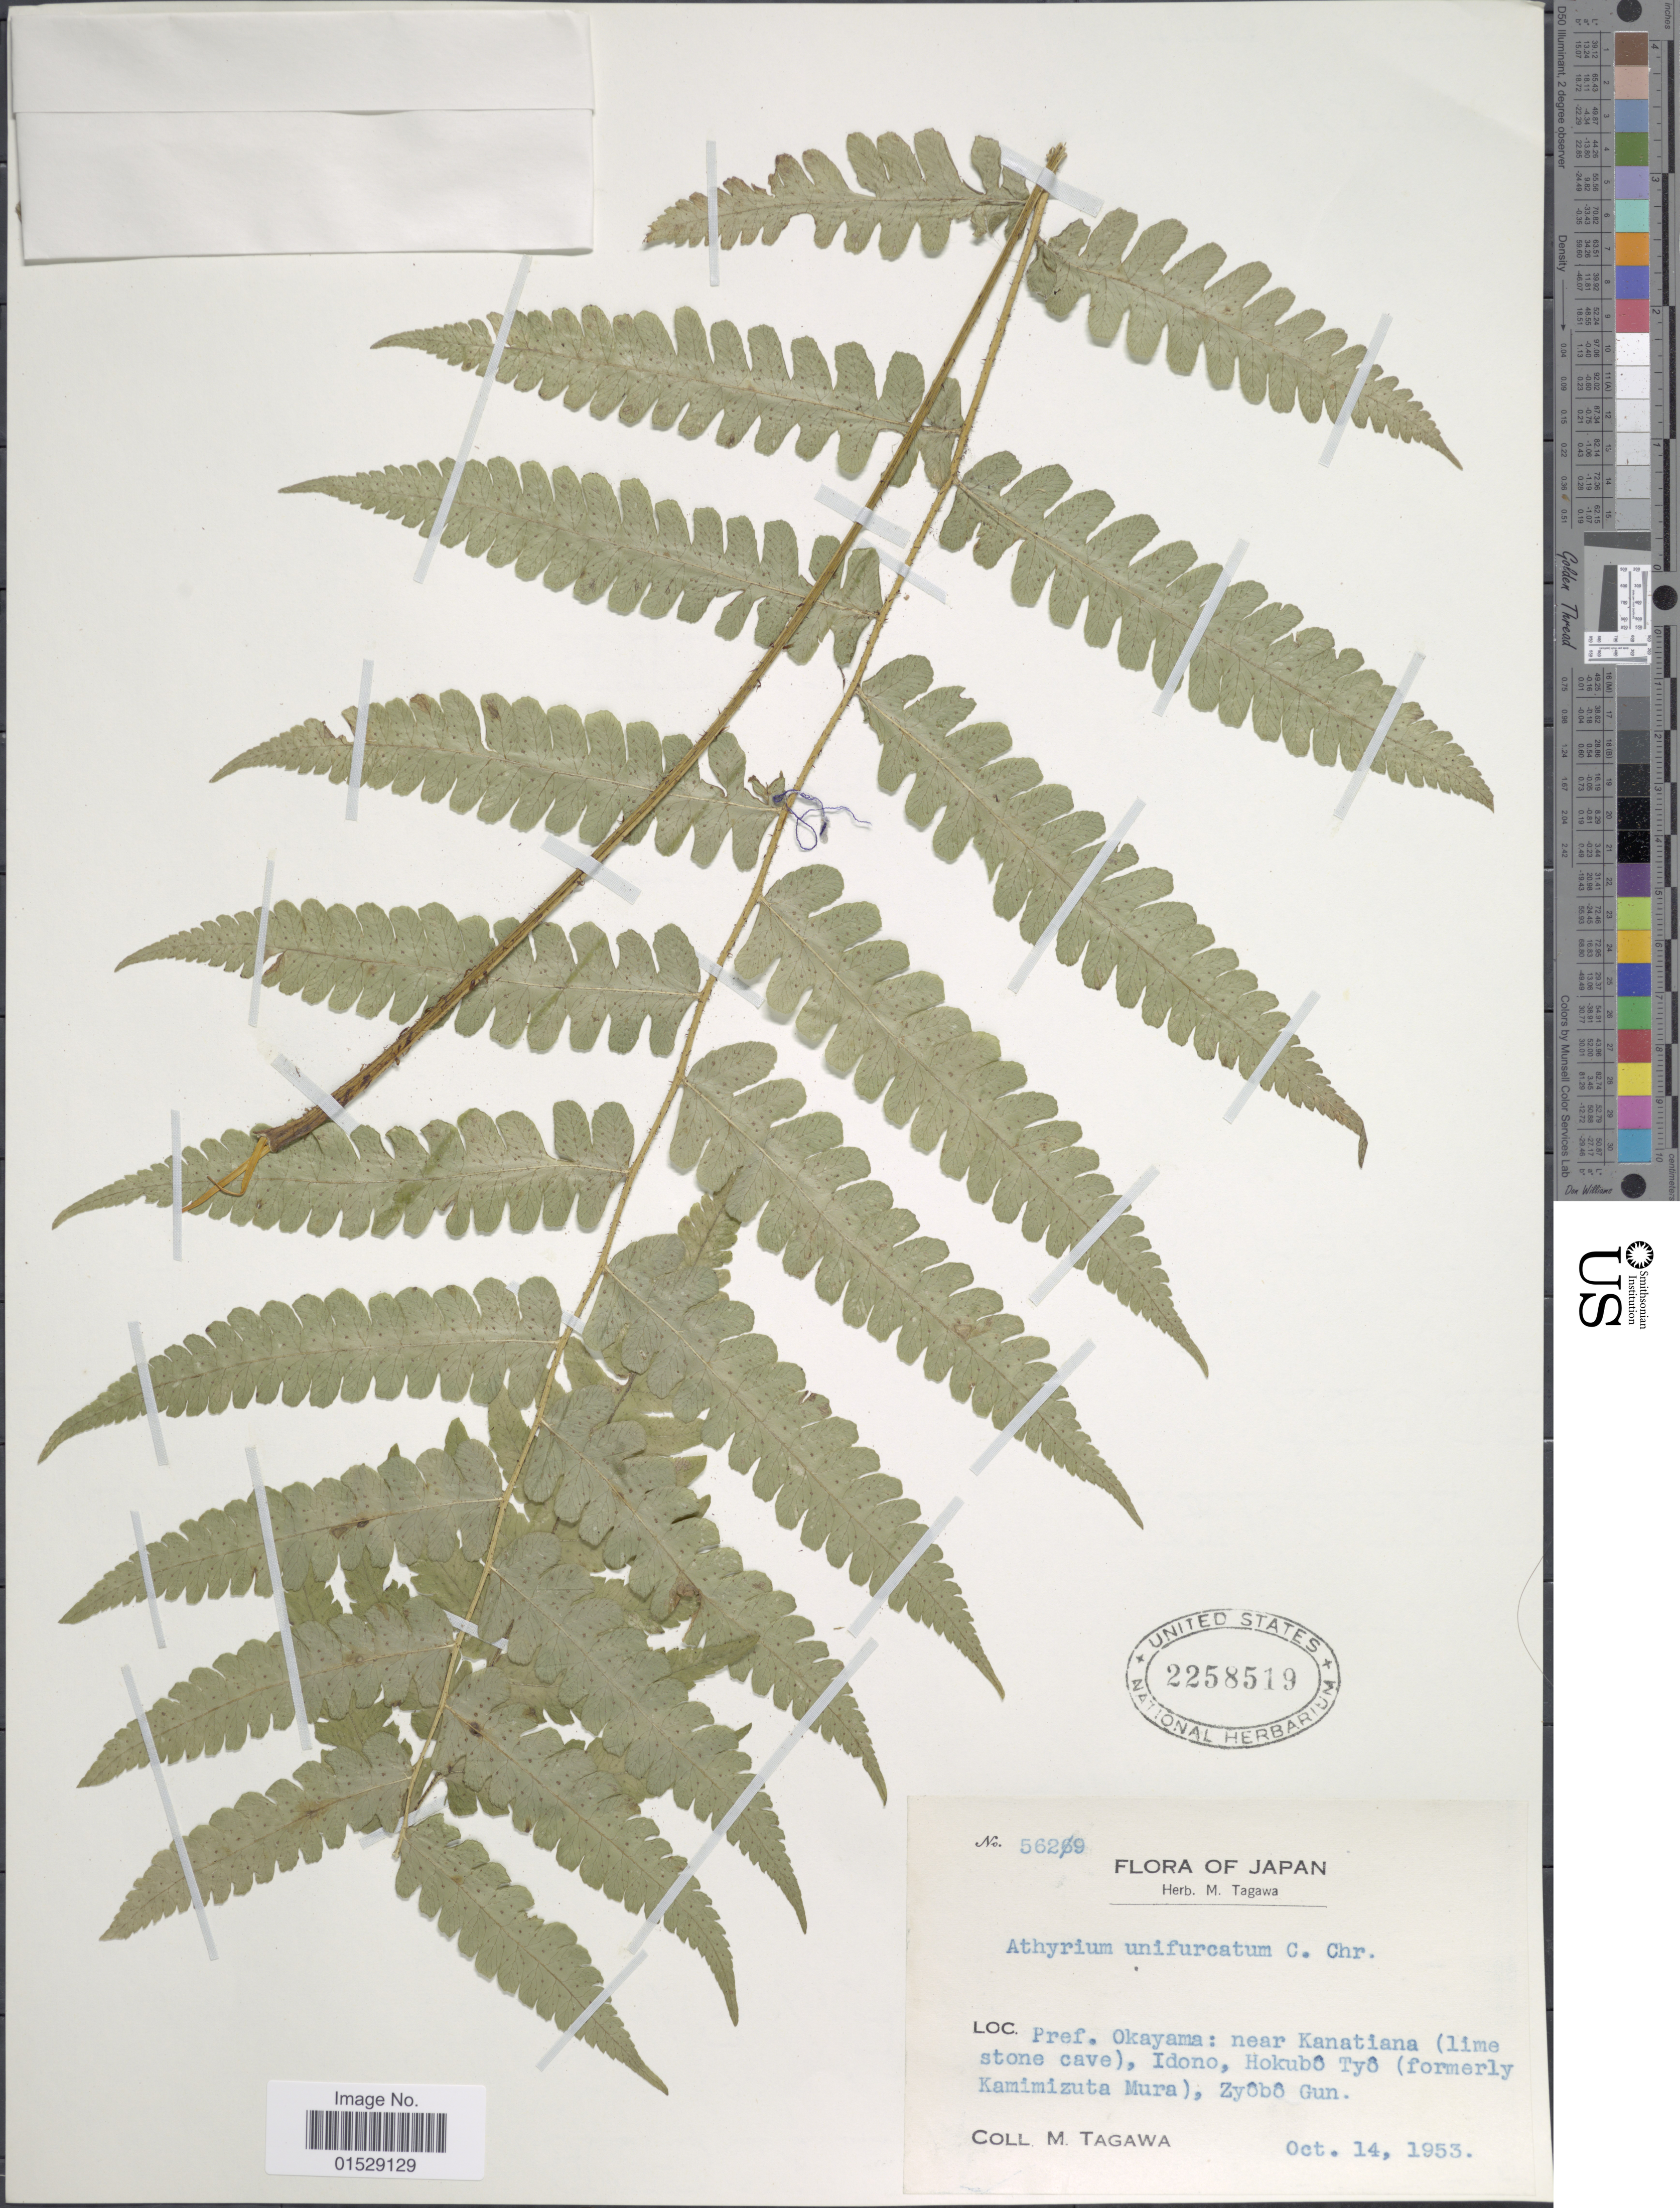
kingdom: Plantae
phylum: Tracheophyta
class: Polypodiopsida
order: Polypodiales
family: Athyriaceae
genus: Deparia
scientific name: Deparia unifurcata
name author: (Baker) M. Kato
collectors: M. Tagawa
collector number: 5629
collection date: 1953-10-14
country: Japan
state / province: Okayama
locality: Pref. Okayama: near Kanatiana (limestone cave), Idono, Hokubo Tyo (formerly Kamimizuta Mura), Zyobo Gun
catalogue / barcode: US 2258519